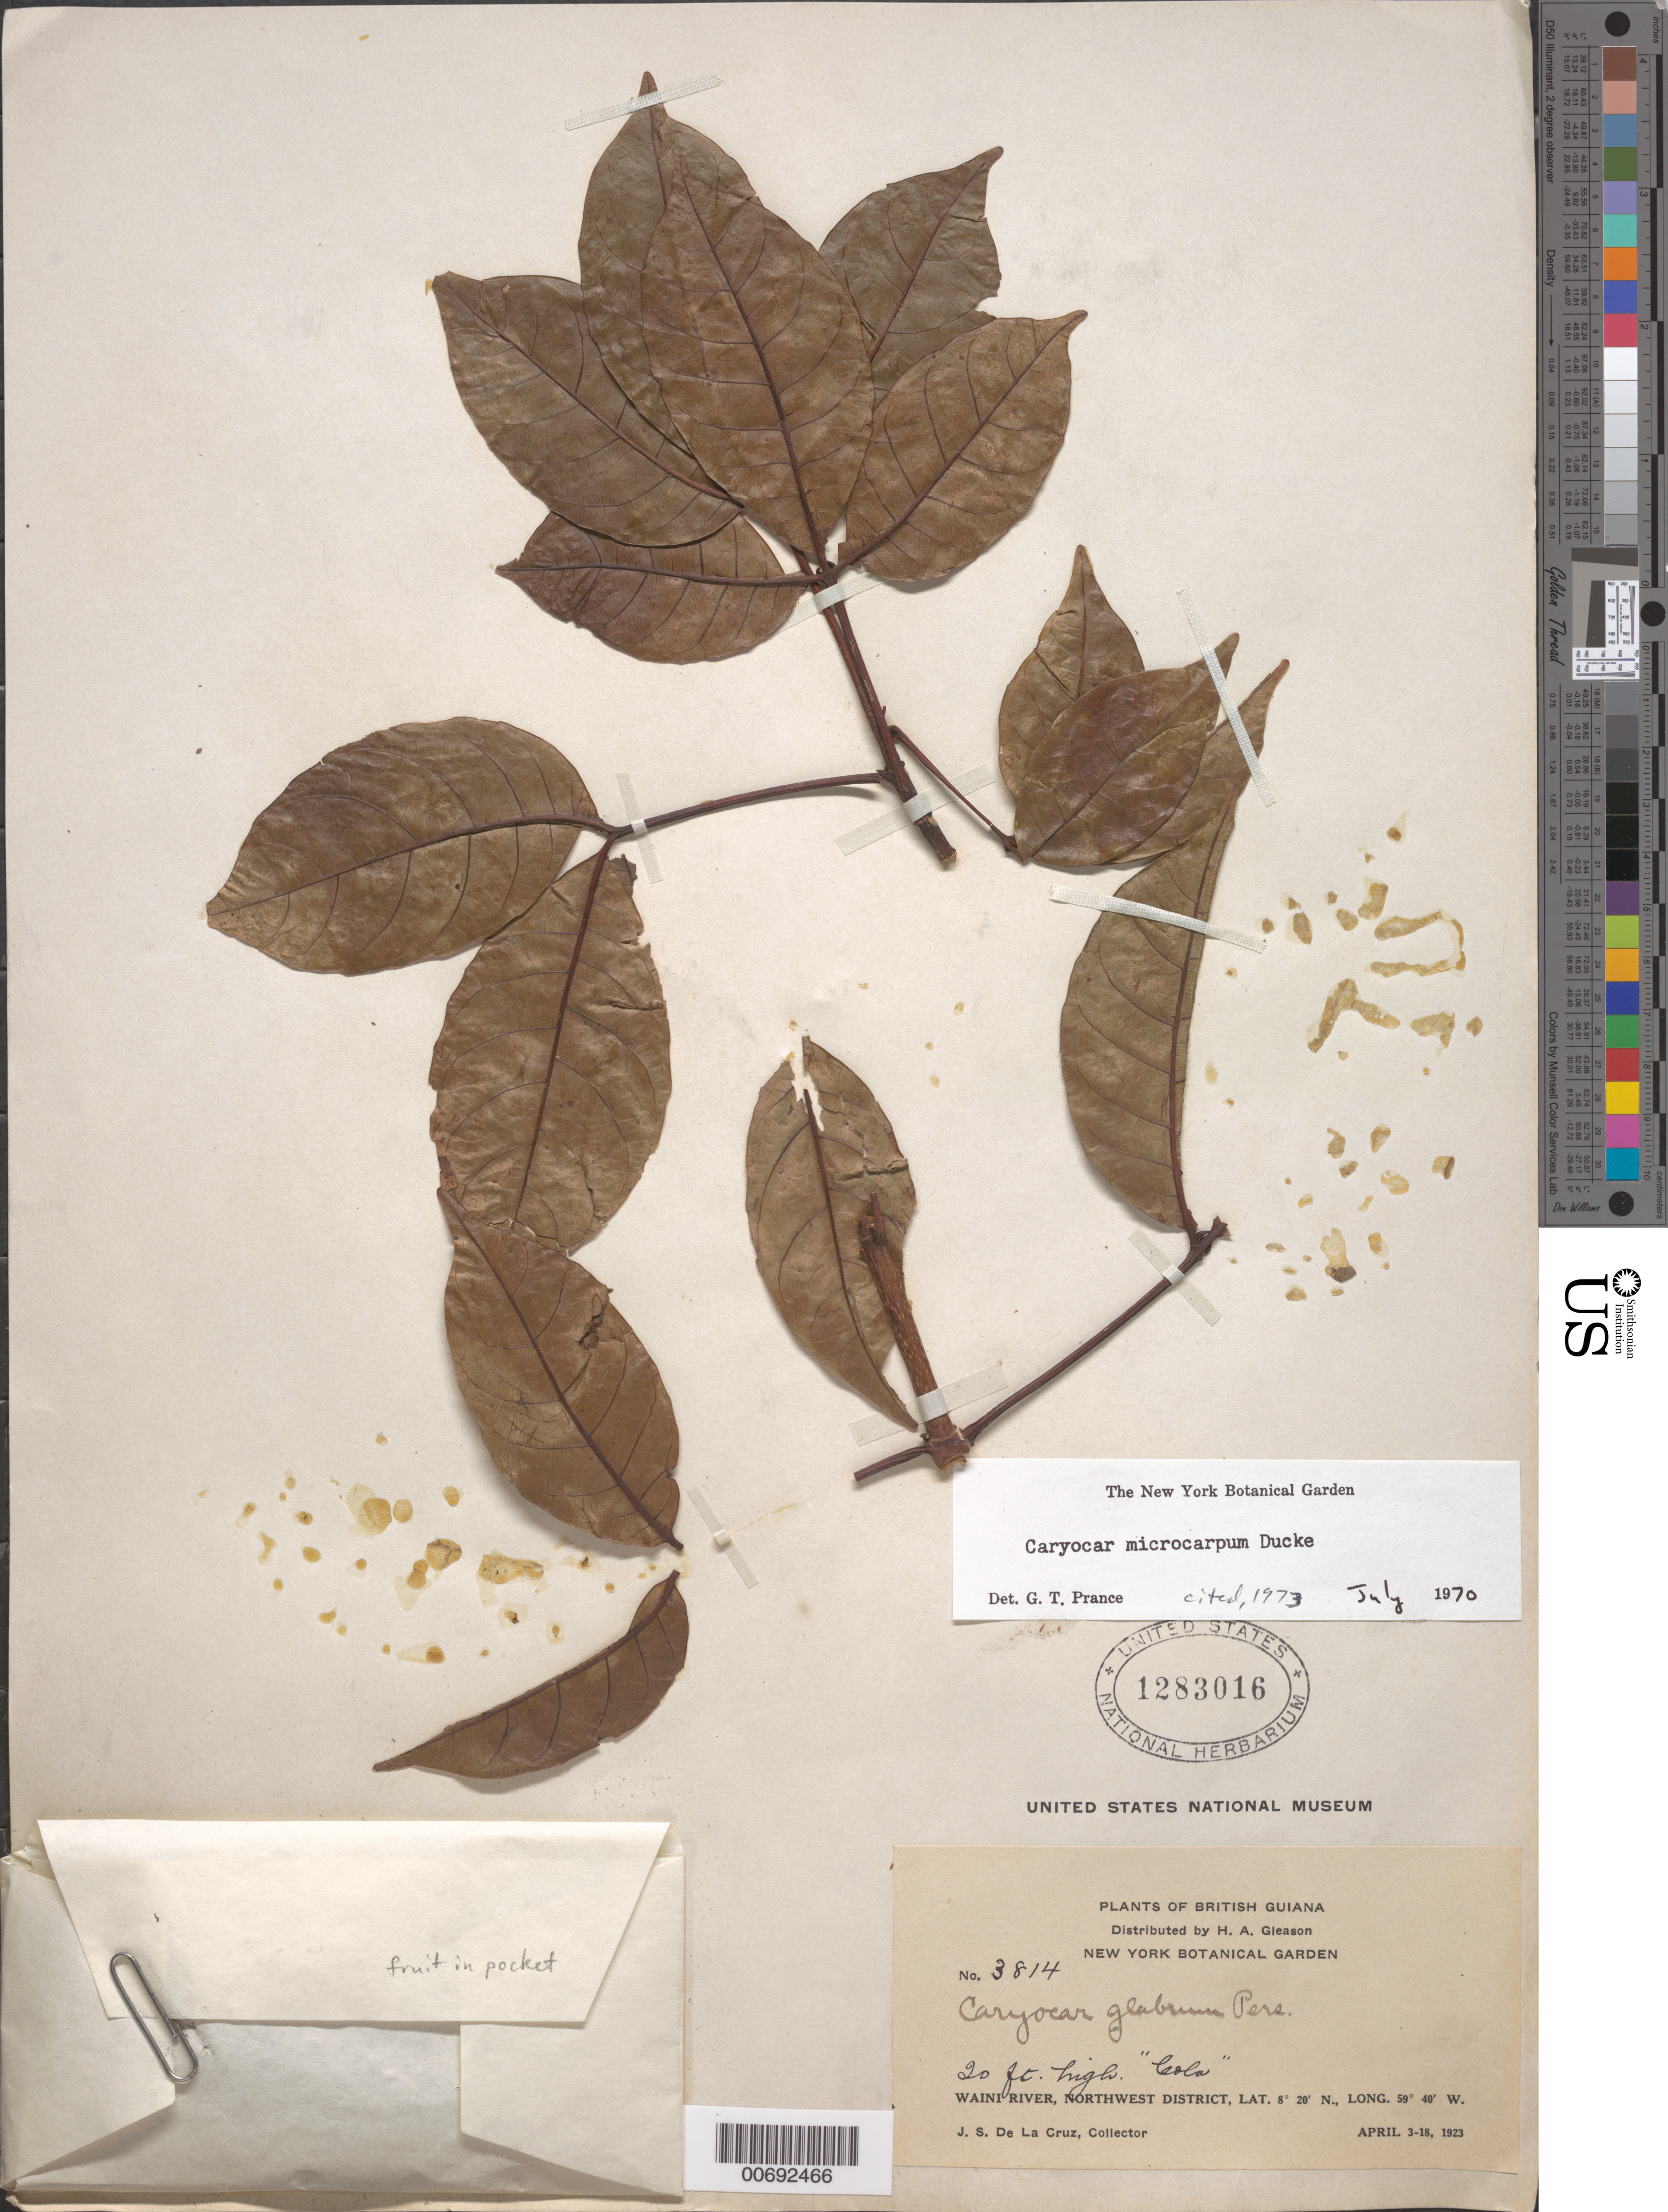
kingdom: Plantae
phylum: Tracheophyta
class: Magnoliopsida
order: Malpighiales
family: Caryocaraceae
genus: Caryocar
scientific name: Caryocar microcarpum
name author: Ducke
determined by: Prance, G. T.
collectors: J. S. de la Cruz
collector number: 3814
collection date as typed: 3-Apr-23 to 18-Apr-23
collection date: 1923-04-03/1923-04-18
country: Guyana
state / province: Barima-Waini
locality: Waini R., NW District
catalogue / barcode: US 1283016